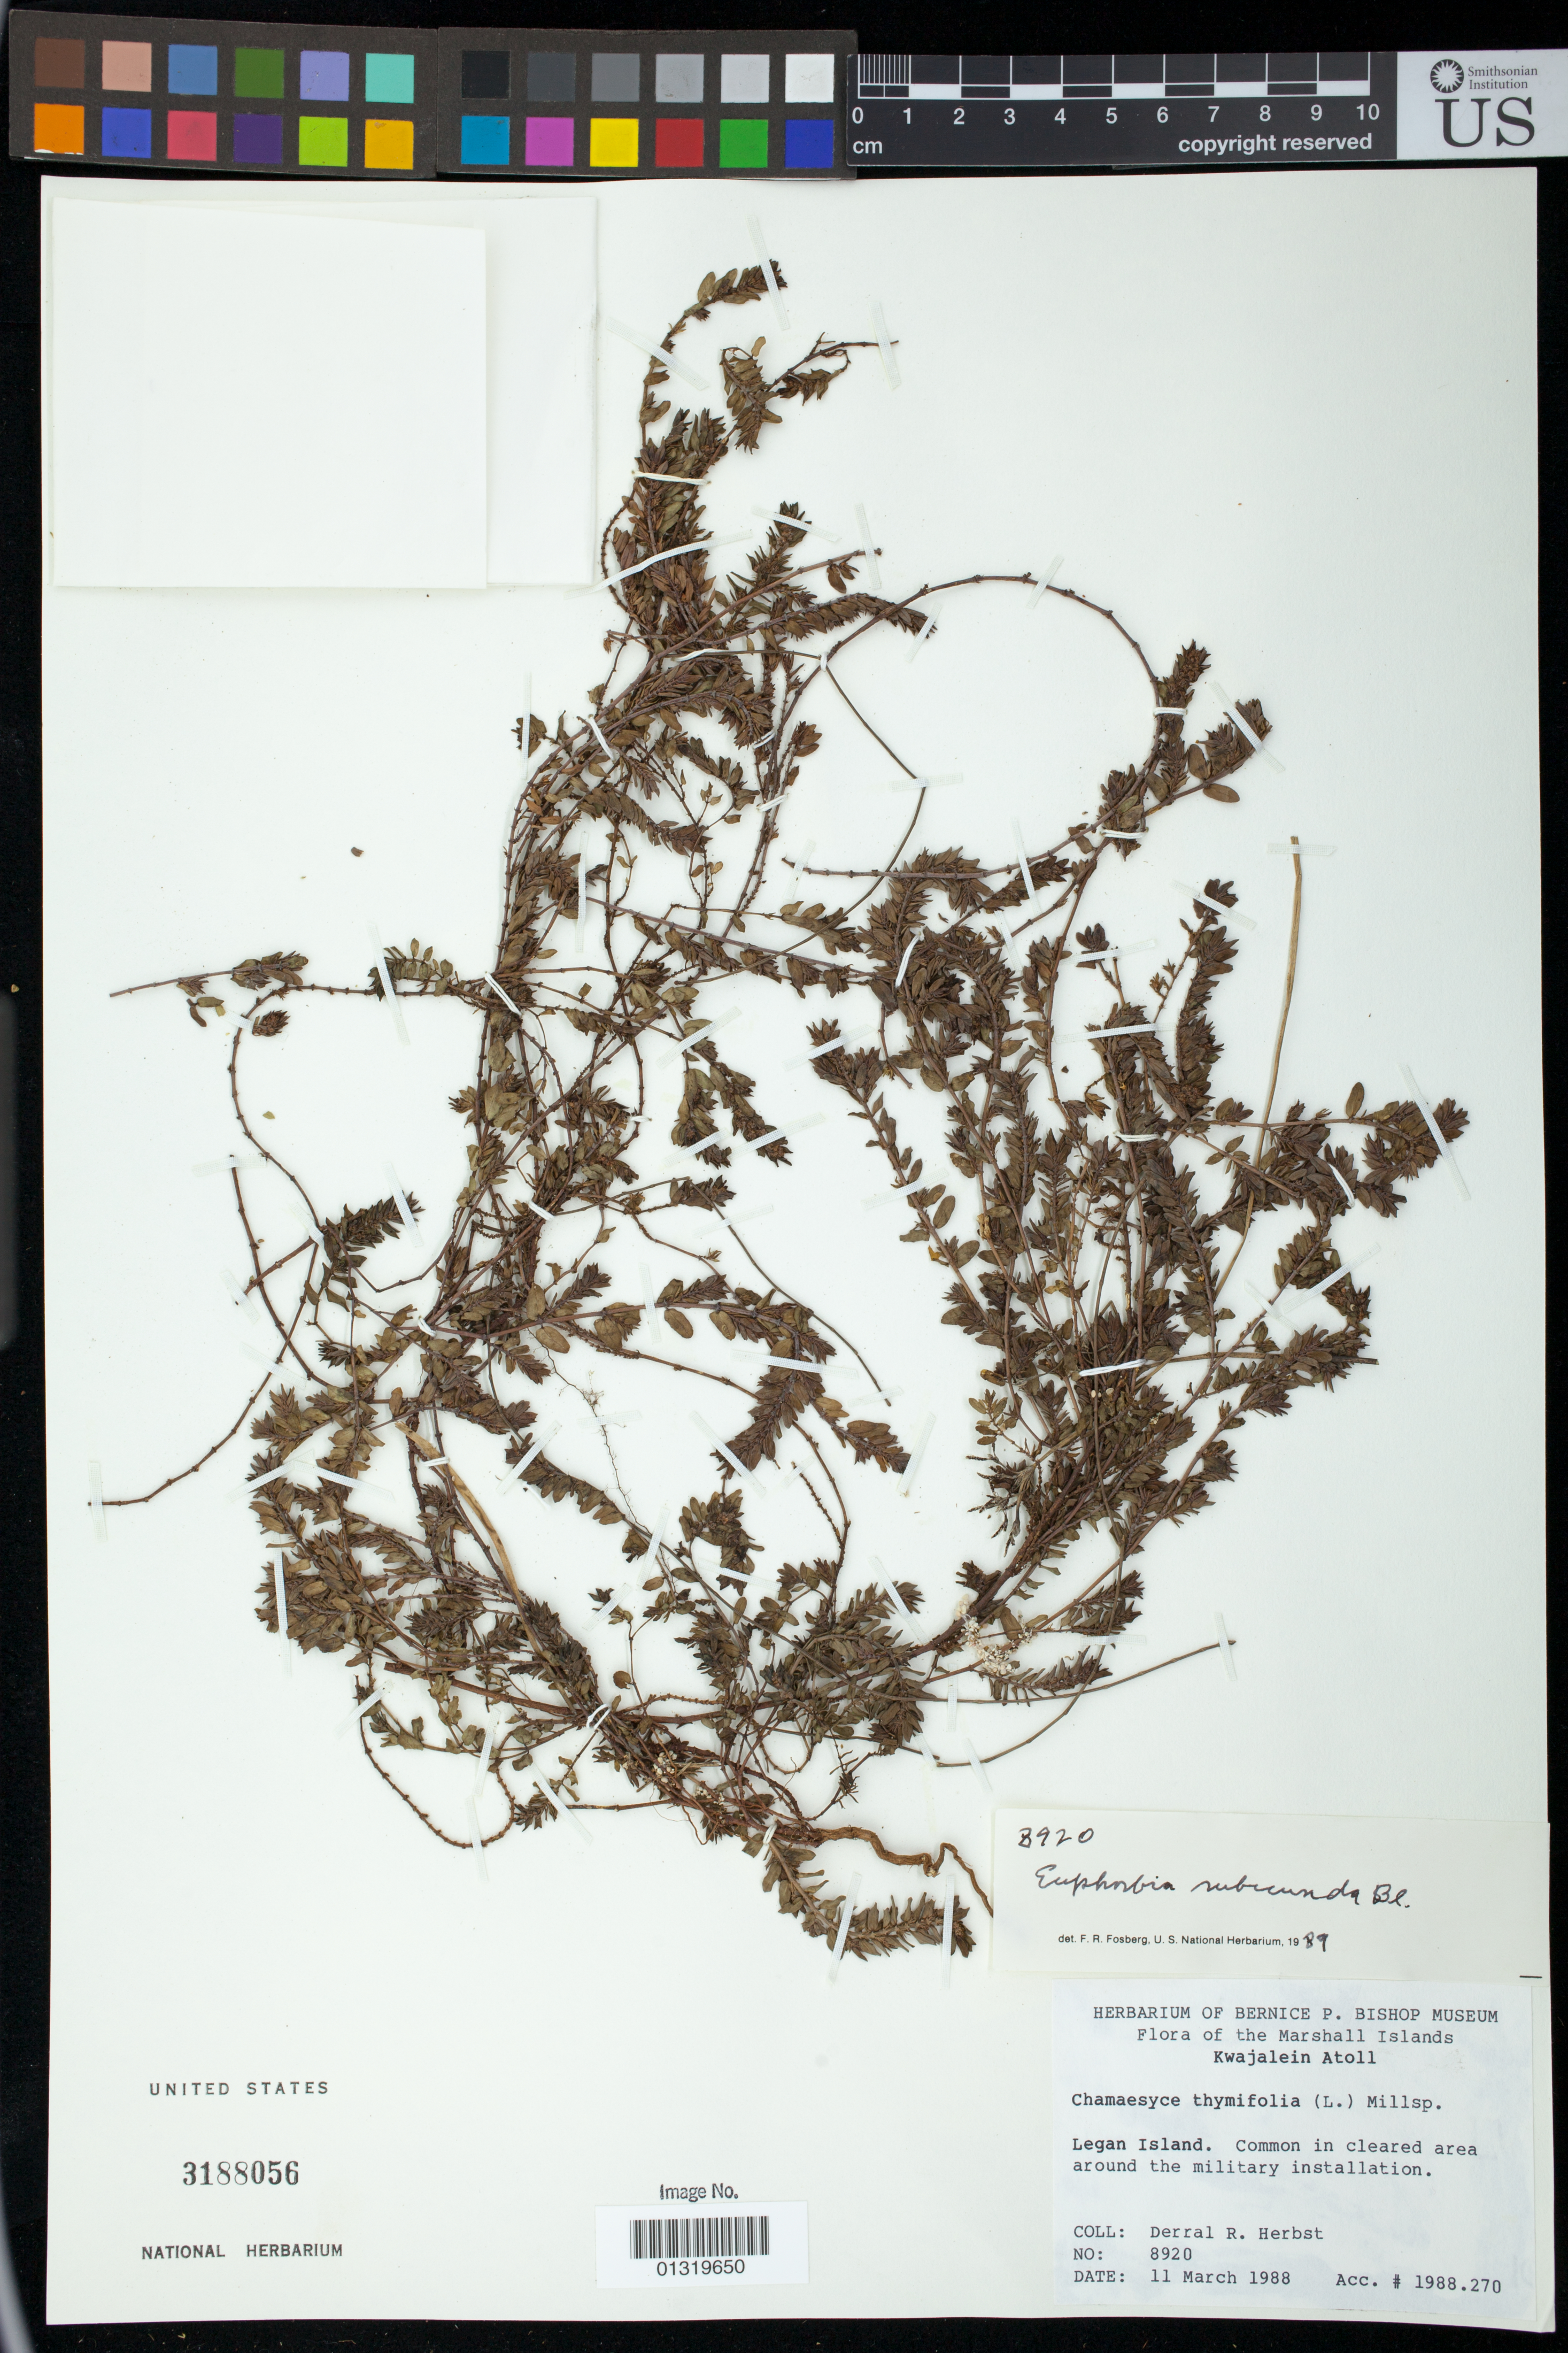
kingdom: Plantae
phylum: Tracheophyta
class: Magnoliopsida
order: Malpighiales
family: Euphorbiaceae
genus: Euphorbia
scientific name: Euphorbia thymifolia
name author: L.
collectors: D. R. Herbst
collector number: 8920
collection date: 1988-03-11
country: Marshall Islands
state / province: Kwajalein Atoll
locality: Legan Island. around military installation.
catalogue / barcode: US 3188056